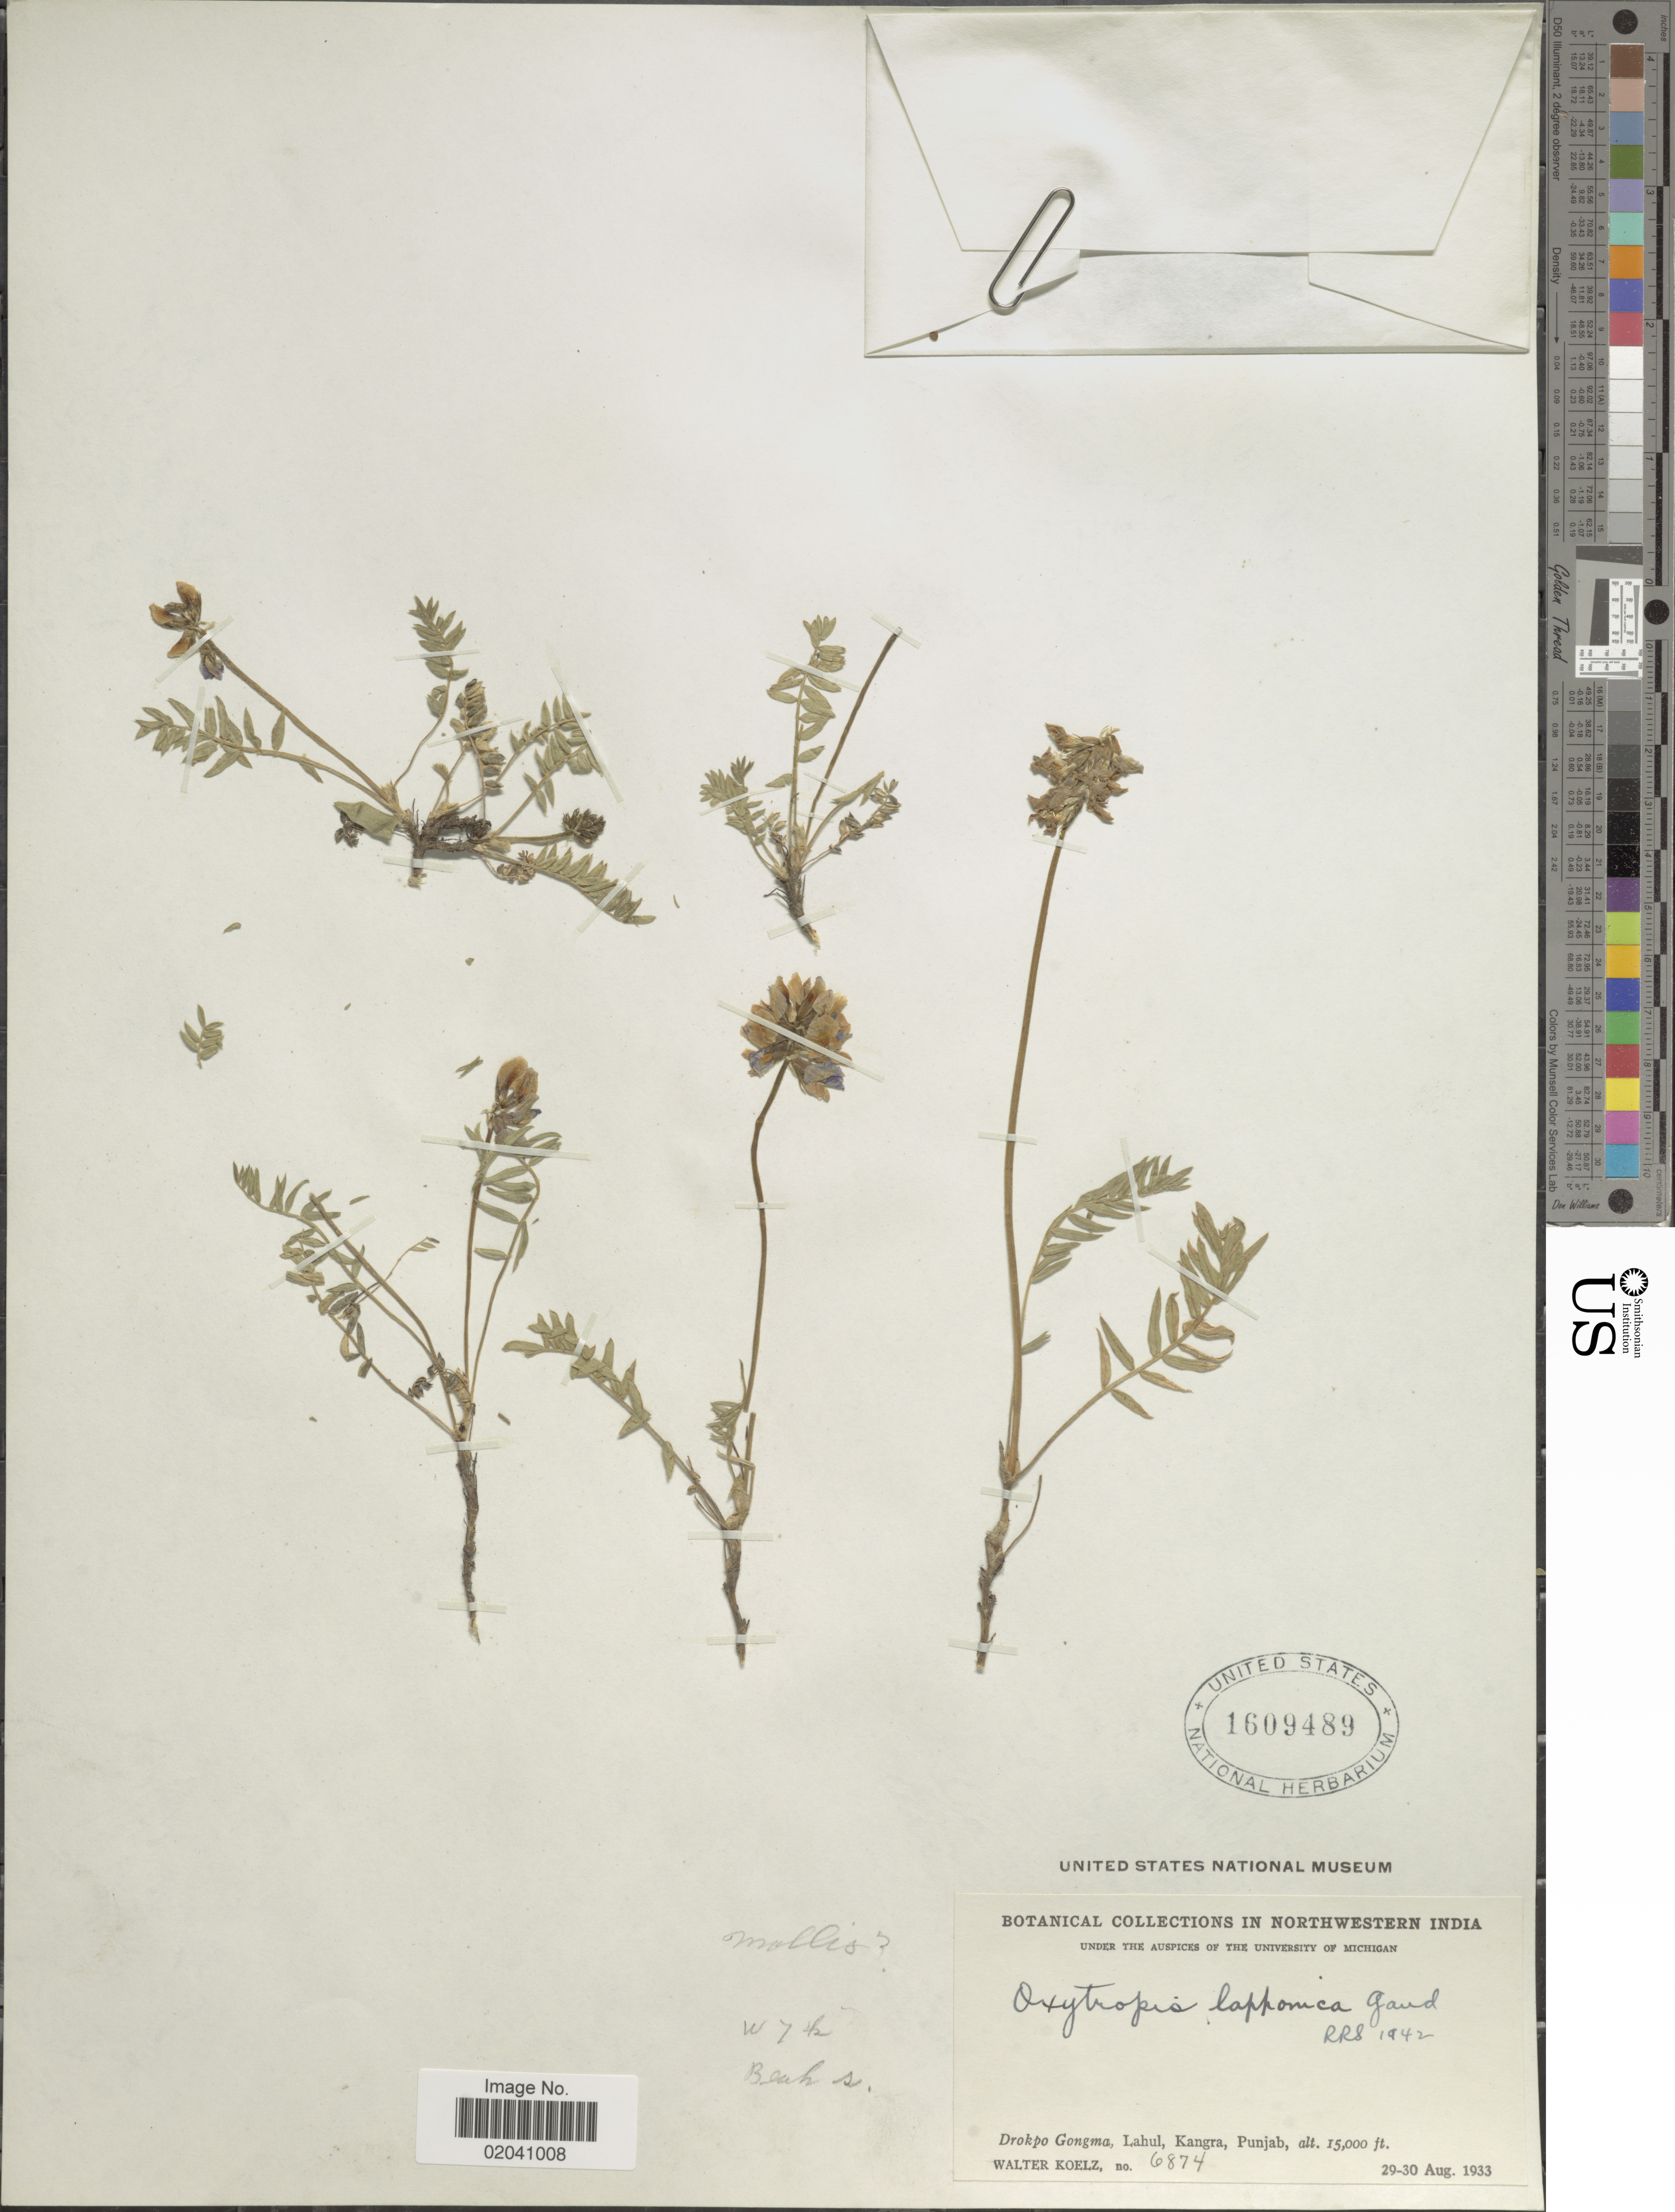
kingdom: Plantae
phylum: Tracheophyta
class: Magnoliopsida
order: Fabales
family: Fabaceae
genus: Oxytropis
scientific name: Oxytropis lapponica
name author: (Wahlenb.) Gay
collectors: W. N. Koelz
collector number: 6874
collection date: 1933-08-29/1933-08-30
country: India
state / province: Punjab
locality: Northwestern India, Drokpo Gongma, Lahul, Kangra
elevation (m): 4572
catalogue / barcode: US 1609489